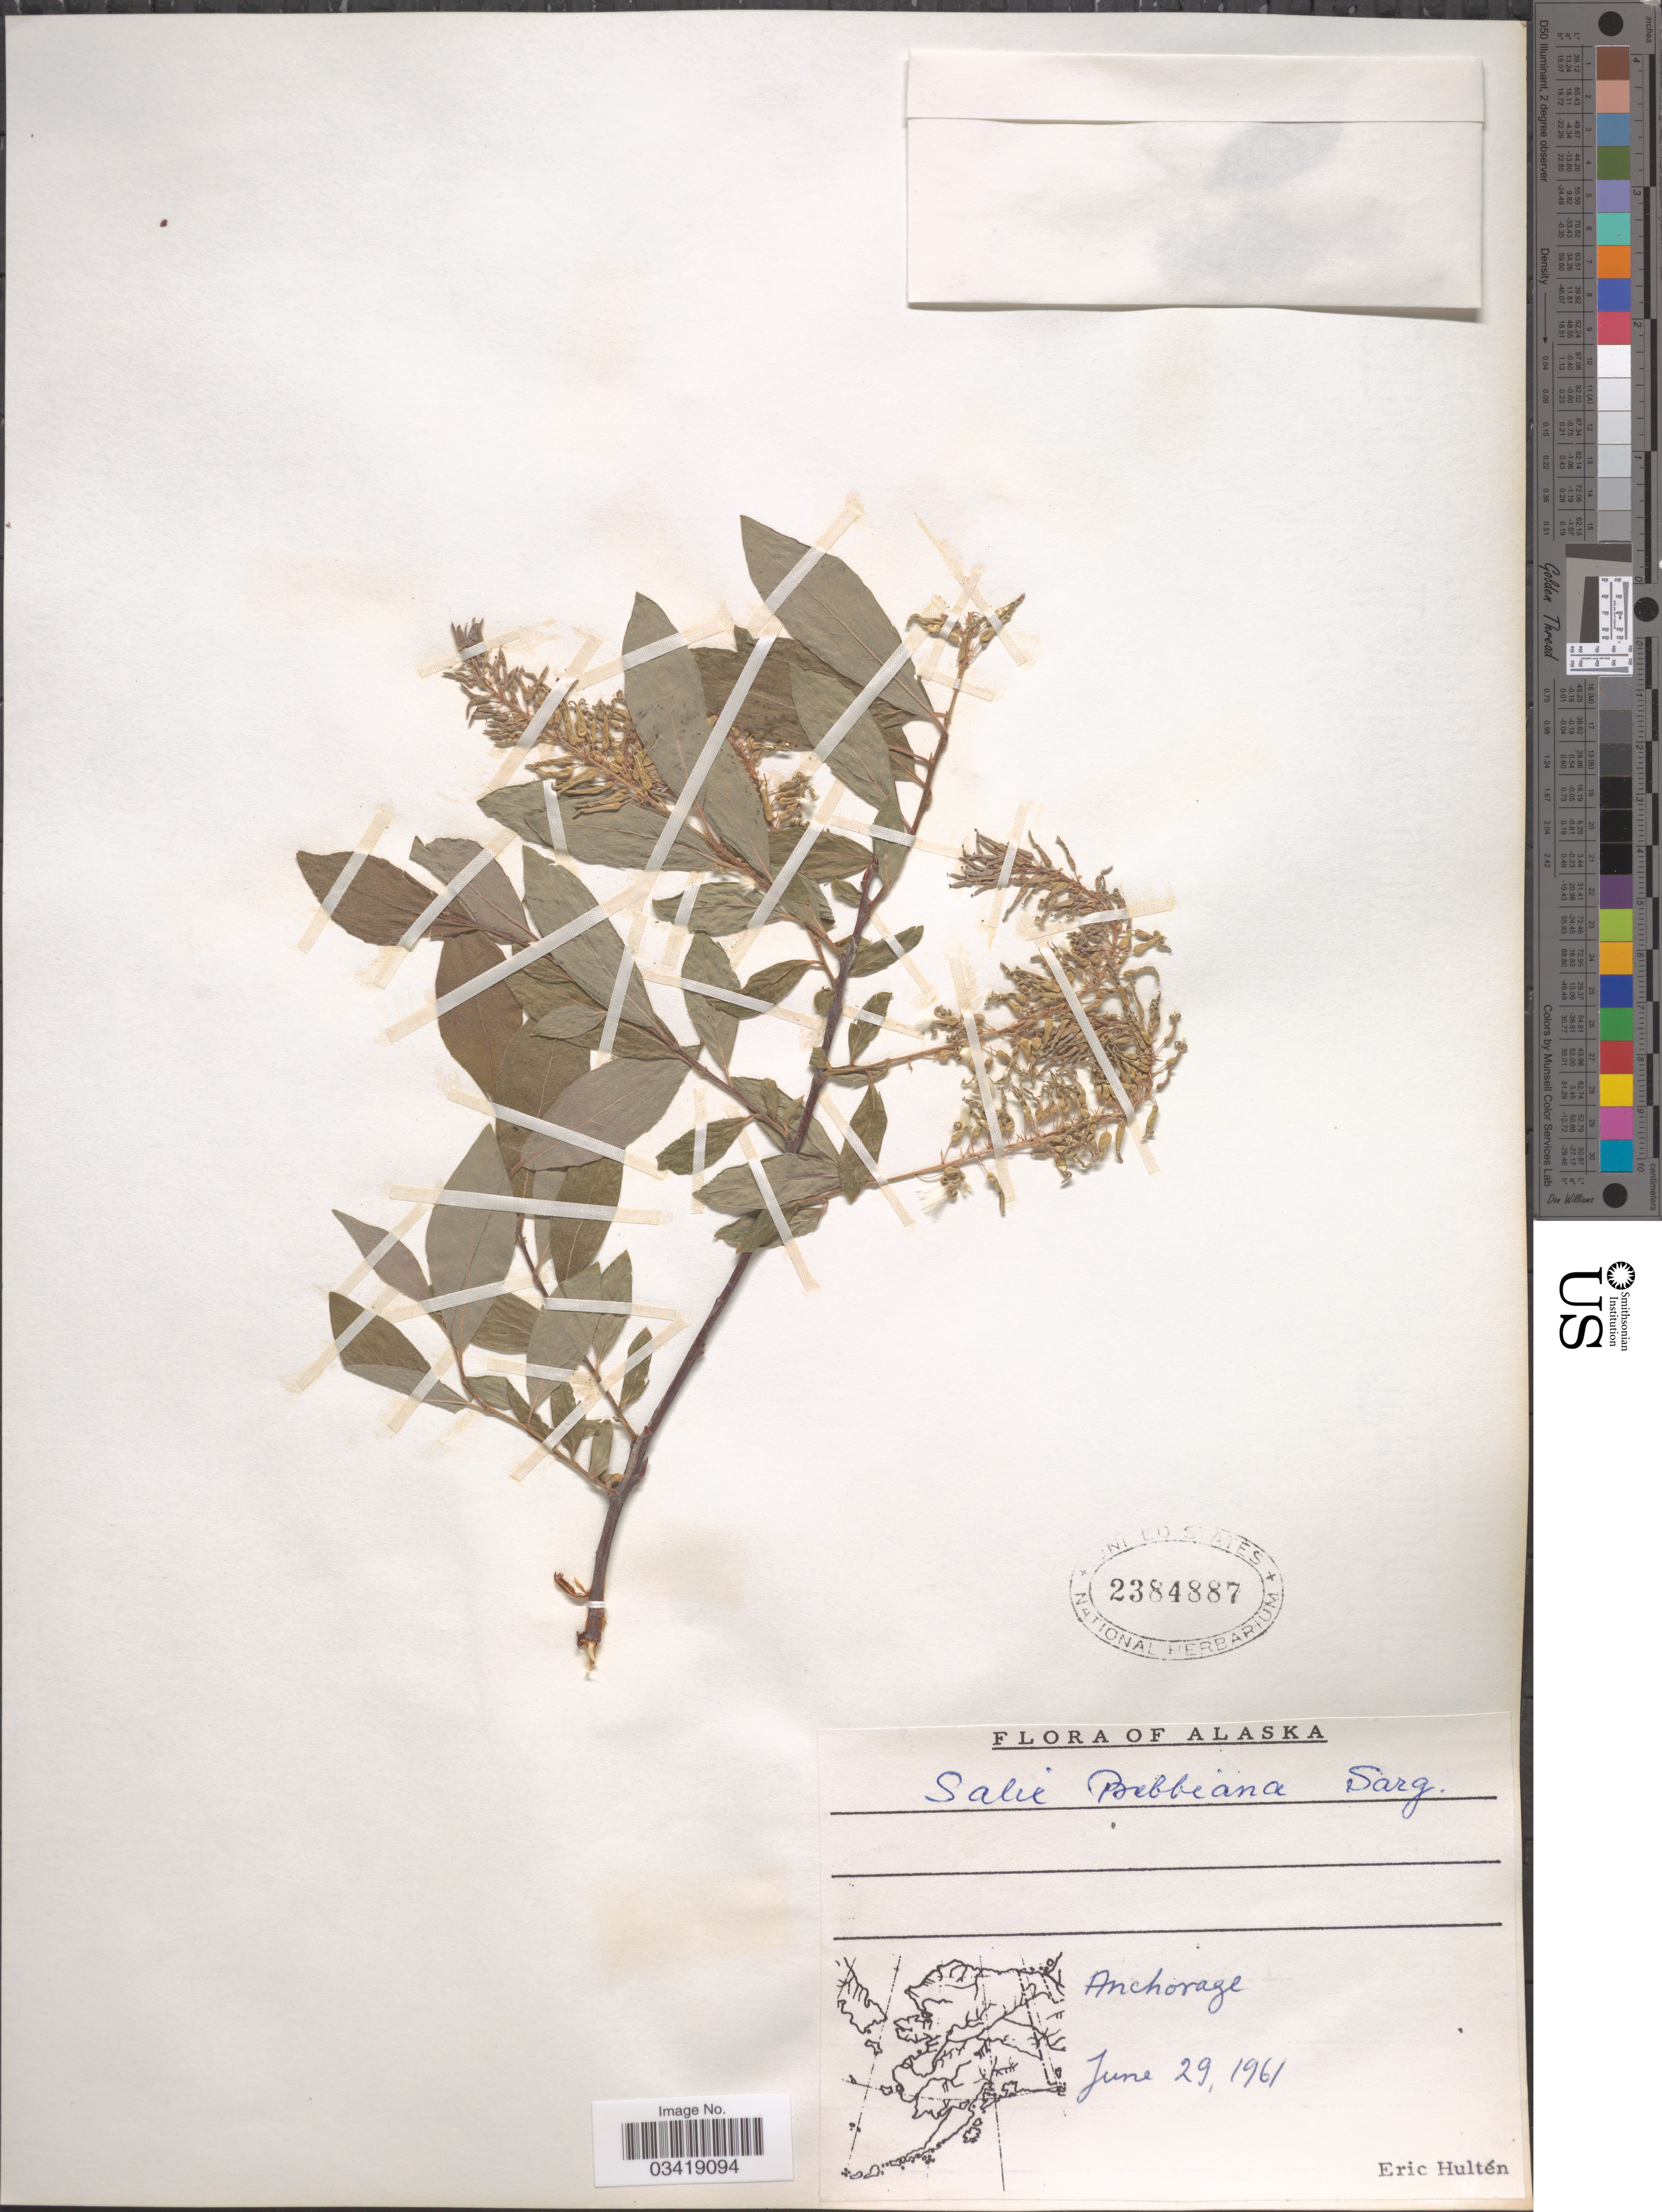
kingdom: Plantae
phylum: Tracheophyta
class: Magnoliopsida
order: Malpighiales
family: Salicaceae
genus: Salix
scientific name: Salix bebbiana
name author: Sarg.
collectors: E. G. Hultén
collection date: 1961-06-29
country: United States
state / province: Alaska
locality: Anchorage.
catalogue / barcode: US 2384887